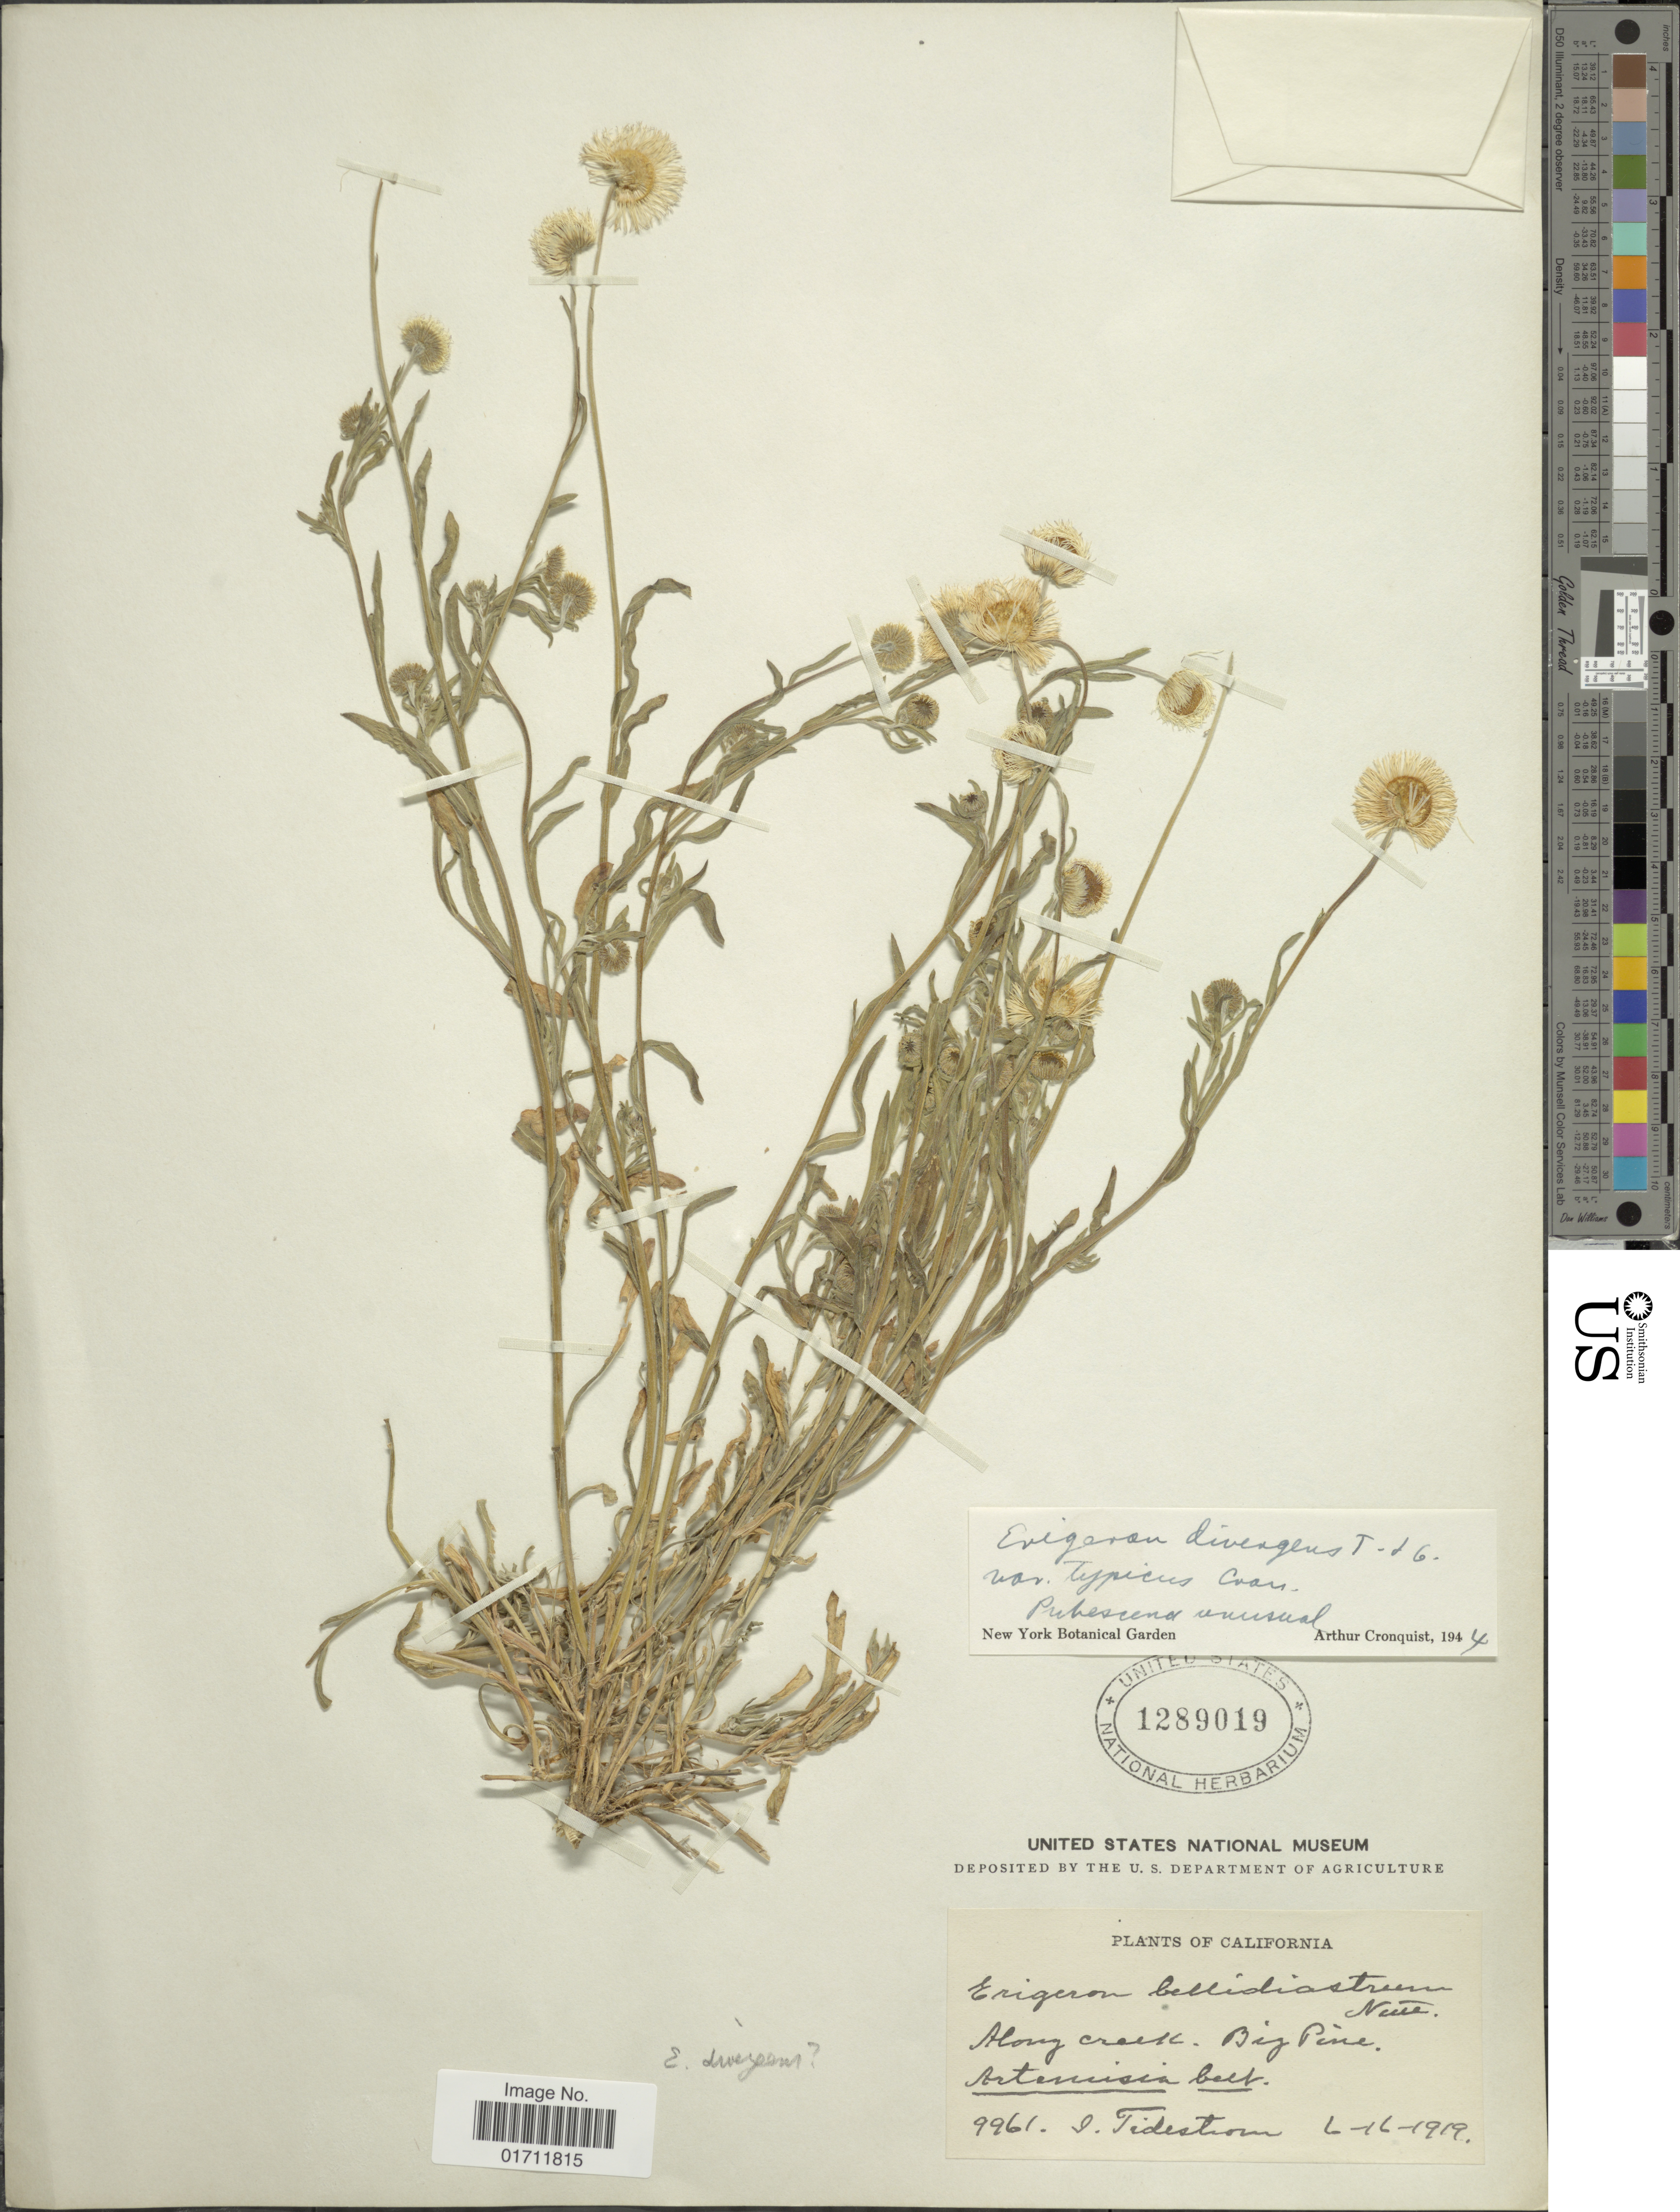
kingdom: Plantae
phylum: Tracheophyta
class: Magnoliopsida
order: Asterales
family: Asteraceae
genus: Erigeron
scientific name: Erigeron divergens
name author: Torr. & A. Gray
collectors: I. Tidestorm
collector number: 9961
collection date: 1919-06-16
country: United States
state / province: California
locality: Along creek, Big Pine, Artemisia belt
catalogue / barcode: US 1289019